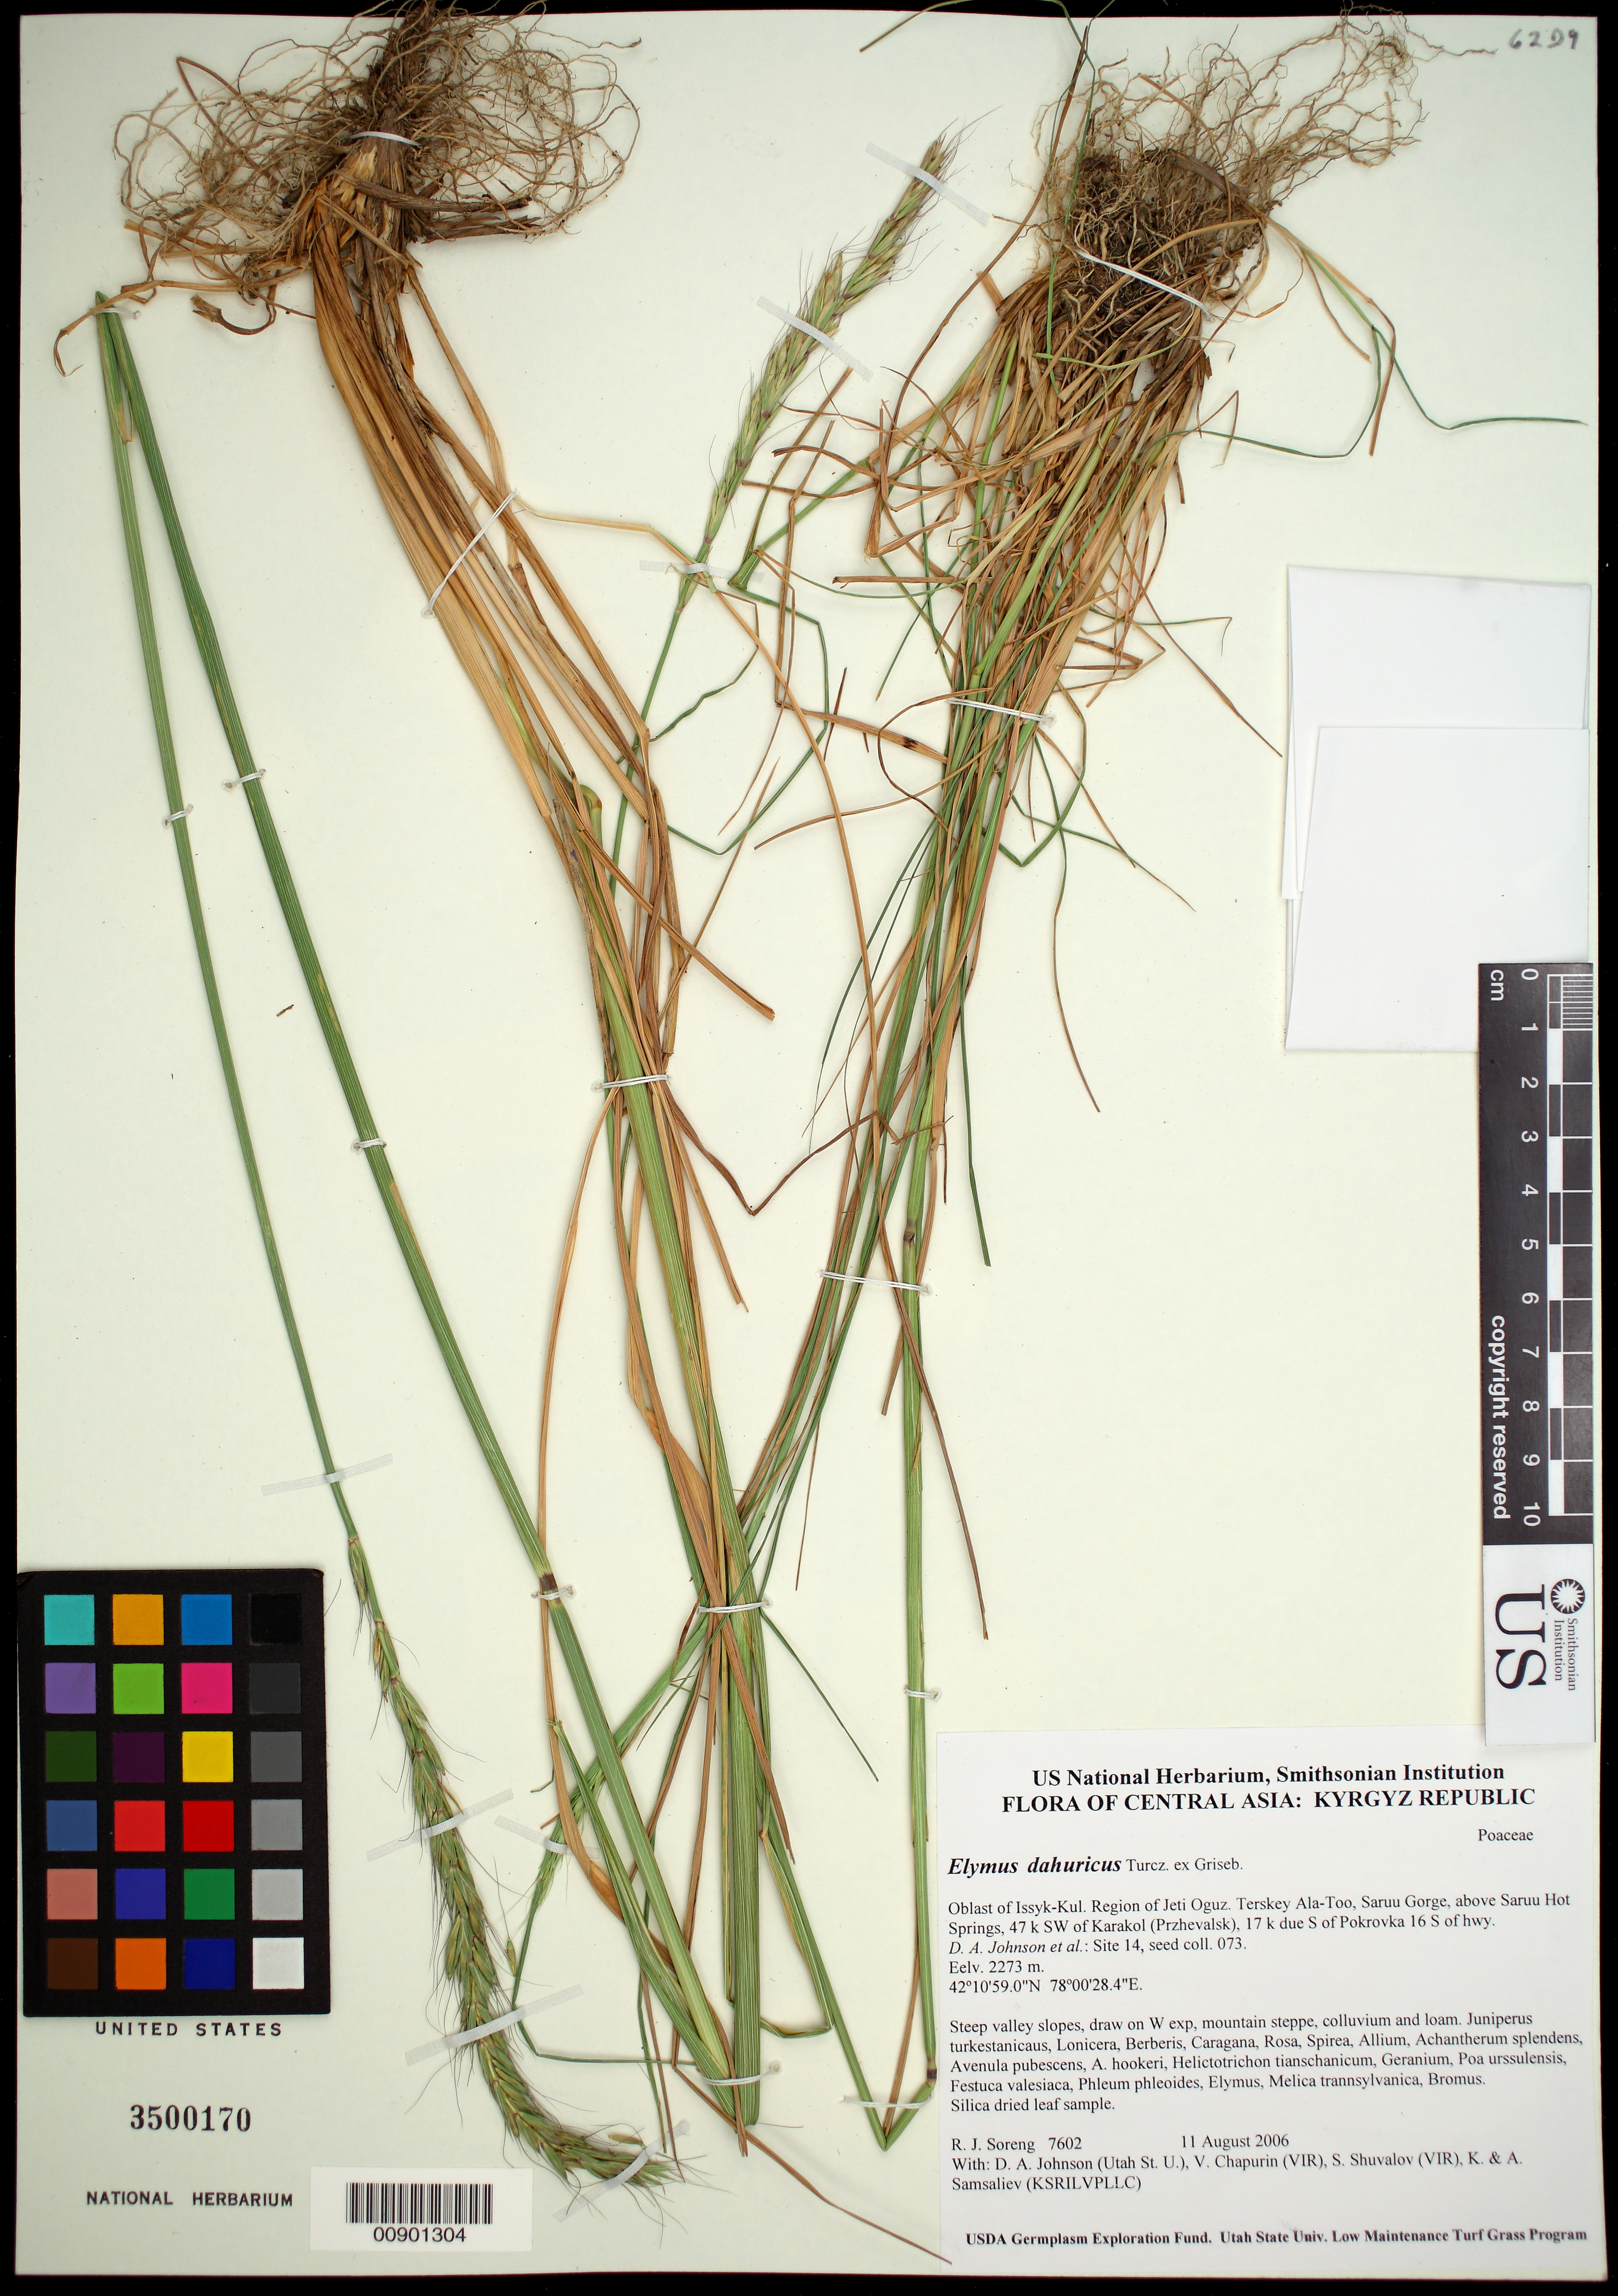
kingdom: Plantae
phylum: Tracheophyta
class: Liliopsida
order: Poales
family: Poaceae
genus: Elymus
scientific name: Elymus dahuricus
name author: Turcz. ex Griseb.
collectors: R. J. Soreng, D. Johnson, S. Shuvalov, V. Chapurin, K. Samsaliev & A. Samsaliev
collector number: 7602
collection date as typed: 11 Aug 2006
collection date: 2006-08-11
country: Kyrgyzstan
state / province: Ysyk-Kol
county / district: Jeti Oguz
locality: Terskey Ala-Too, Saruu Gorge, above Saruu Hot Springs, 47 km SW of Karakol (Przhevalsk), 17 km due S of Pokrovka 16 S of hwy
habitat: Steep valley slopes, draw on W exp, mountain steppe, colluvium and loam.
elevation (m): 2273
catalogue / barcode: US 3500170